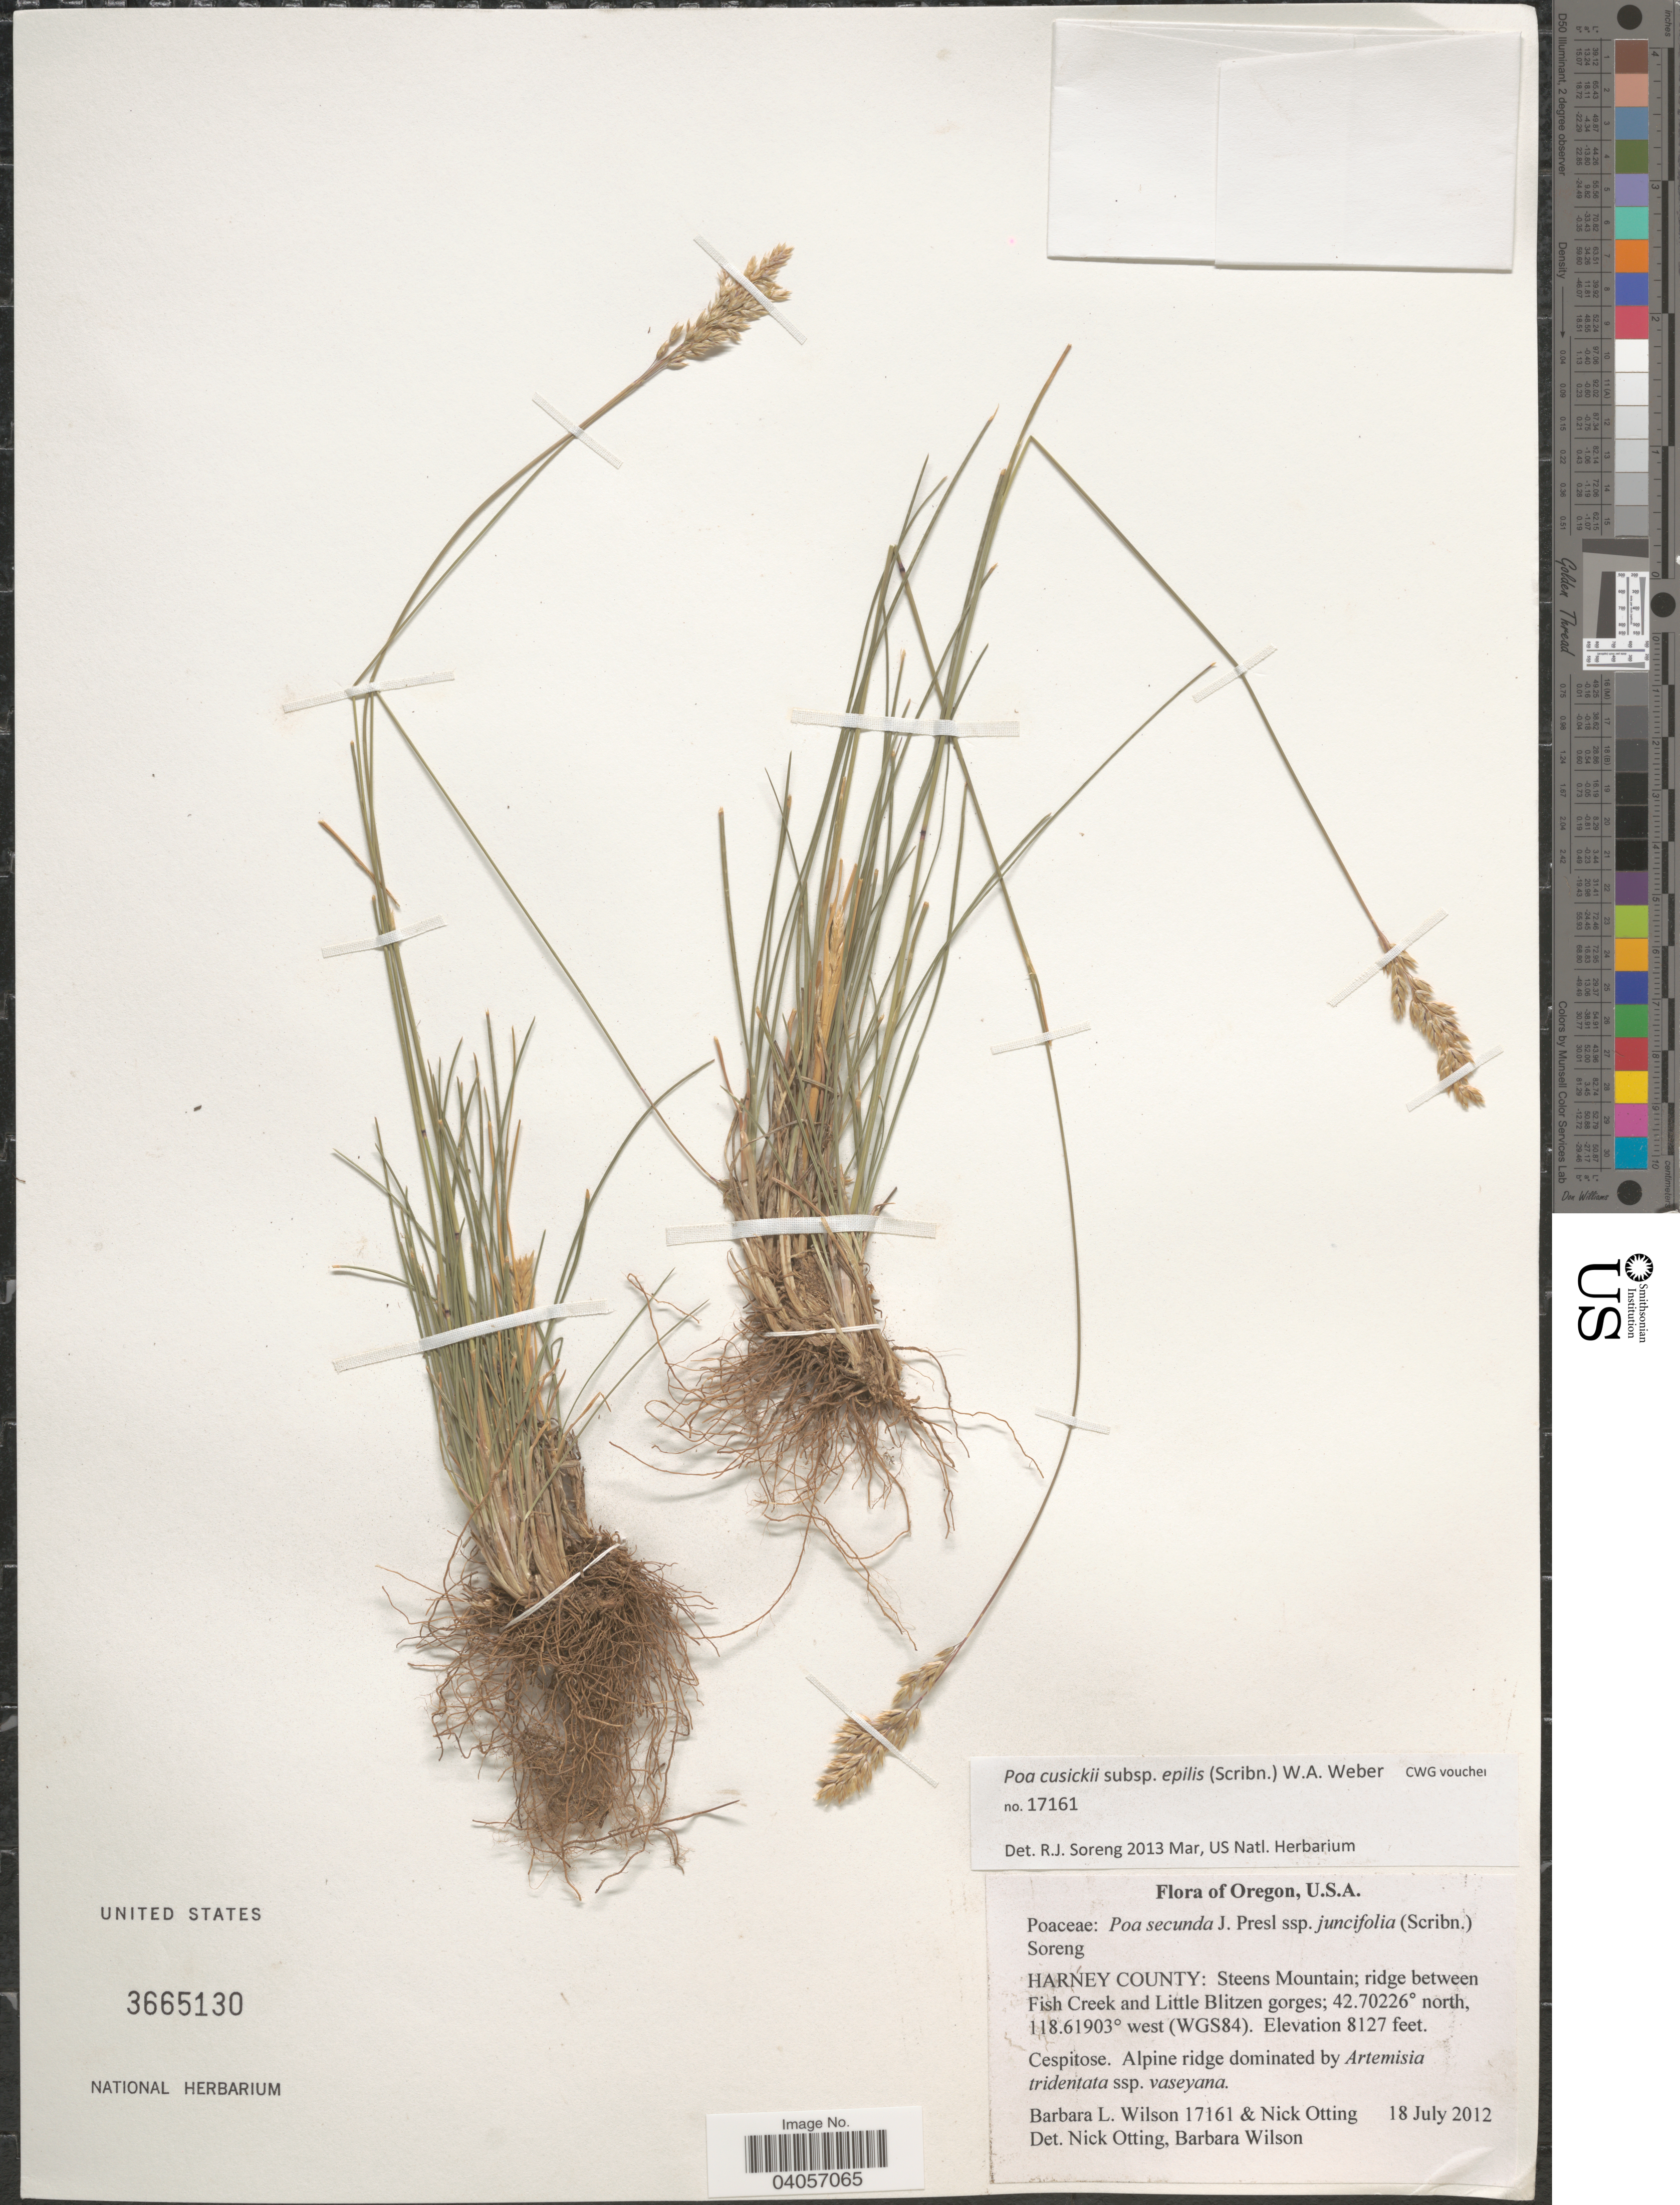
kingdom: Plantae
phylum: Tracheophyta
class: Liliopsida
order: Poales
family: Poaceae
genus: Poa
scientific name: Poa cusickii subsp. pallida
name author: Soreng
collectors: B. L. Wilson & N. Otting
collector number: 17161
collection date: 2012-07-18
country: United States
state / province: Oregon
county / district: Harney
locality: Harney County: Steens Mountain; ridge between Fish Creek and Little Blitzen gorges. WGS84.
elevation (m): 2477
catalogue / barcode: US 3665130